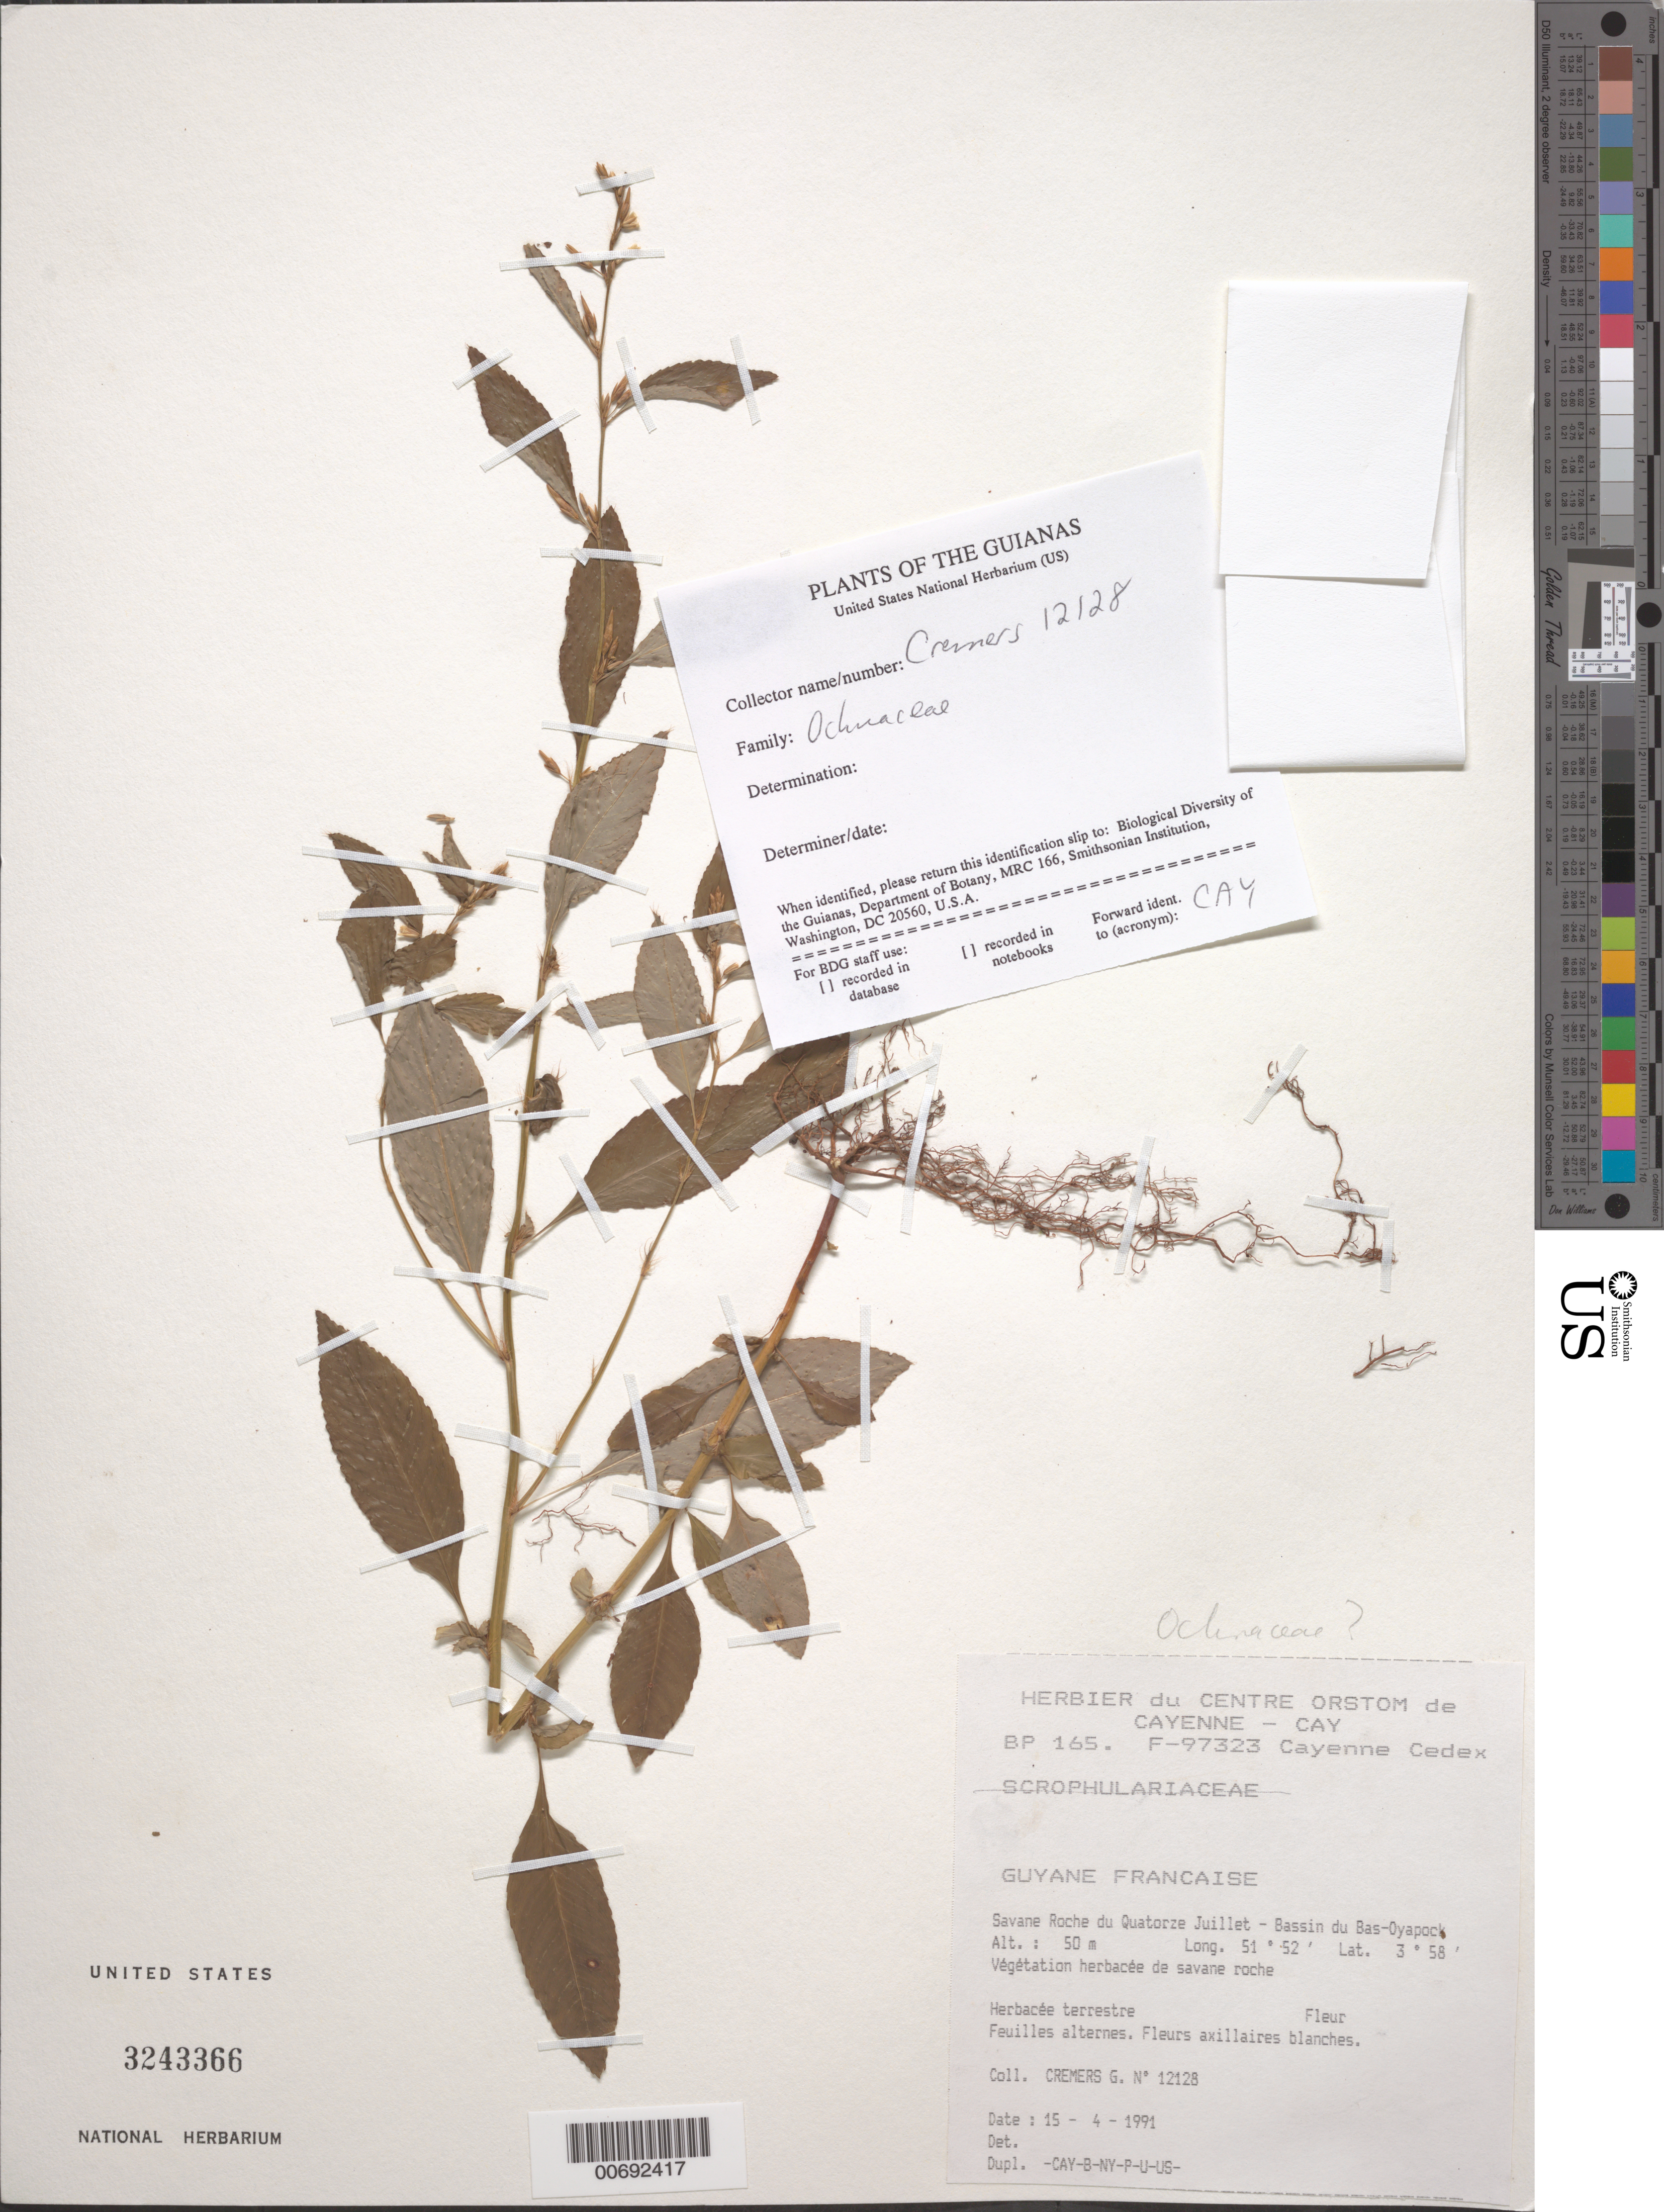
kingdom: Plantae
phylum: Tracheophyta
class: Magnoliopsida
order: Malpighiales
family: Ochnaceae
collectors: G. Cremers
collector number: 12128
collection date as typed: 15-Apr-91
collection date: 1991-04-15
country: French Guiana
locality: Savane Roche du Quatorze Juillet, Bassin du Bas-Oyapock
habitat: Végétation herbacée de savane roche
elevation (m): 50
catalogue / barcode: US 3243366